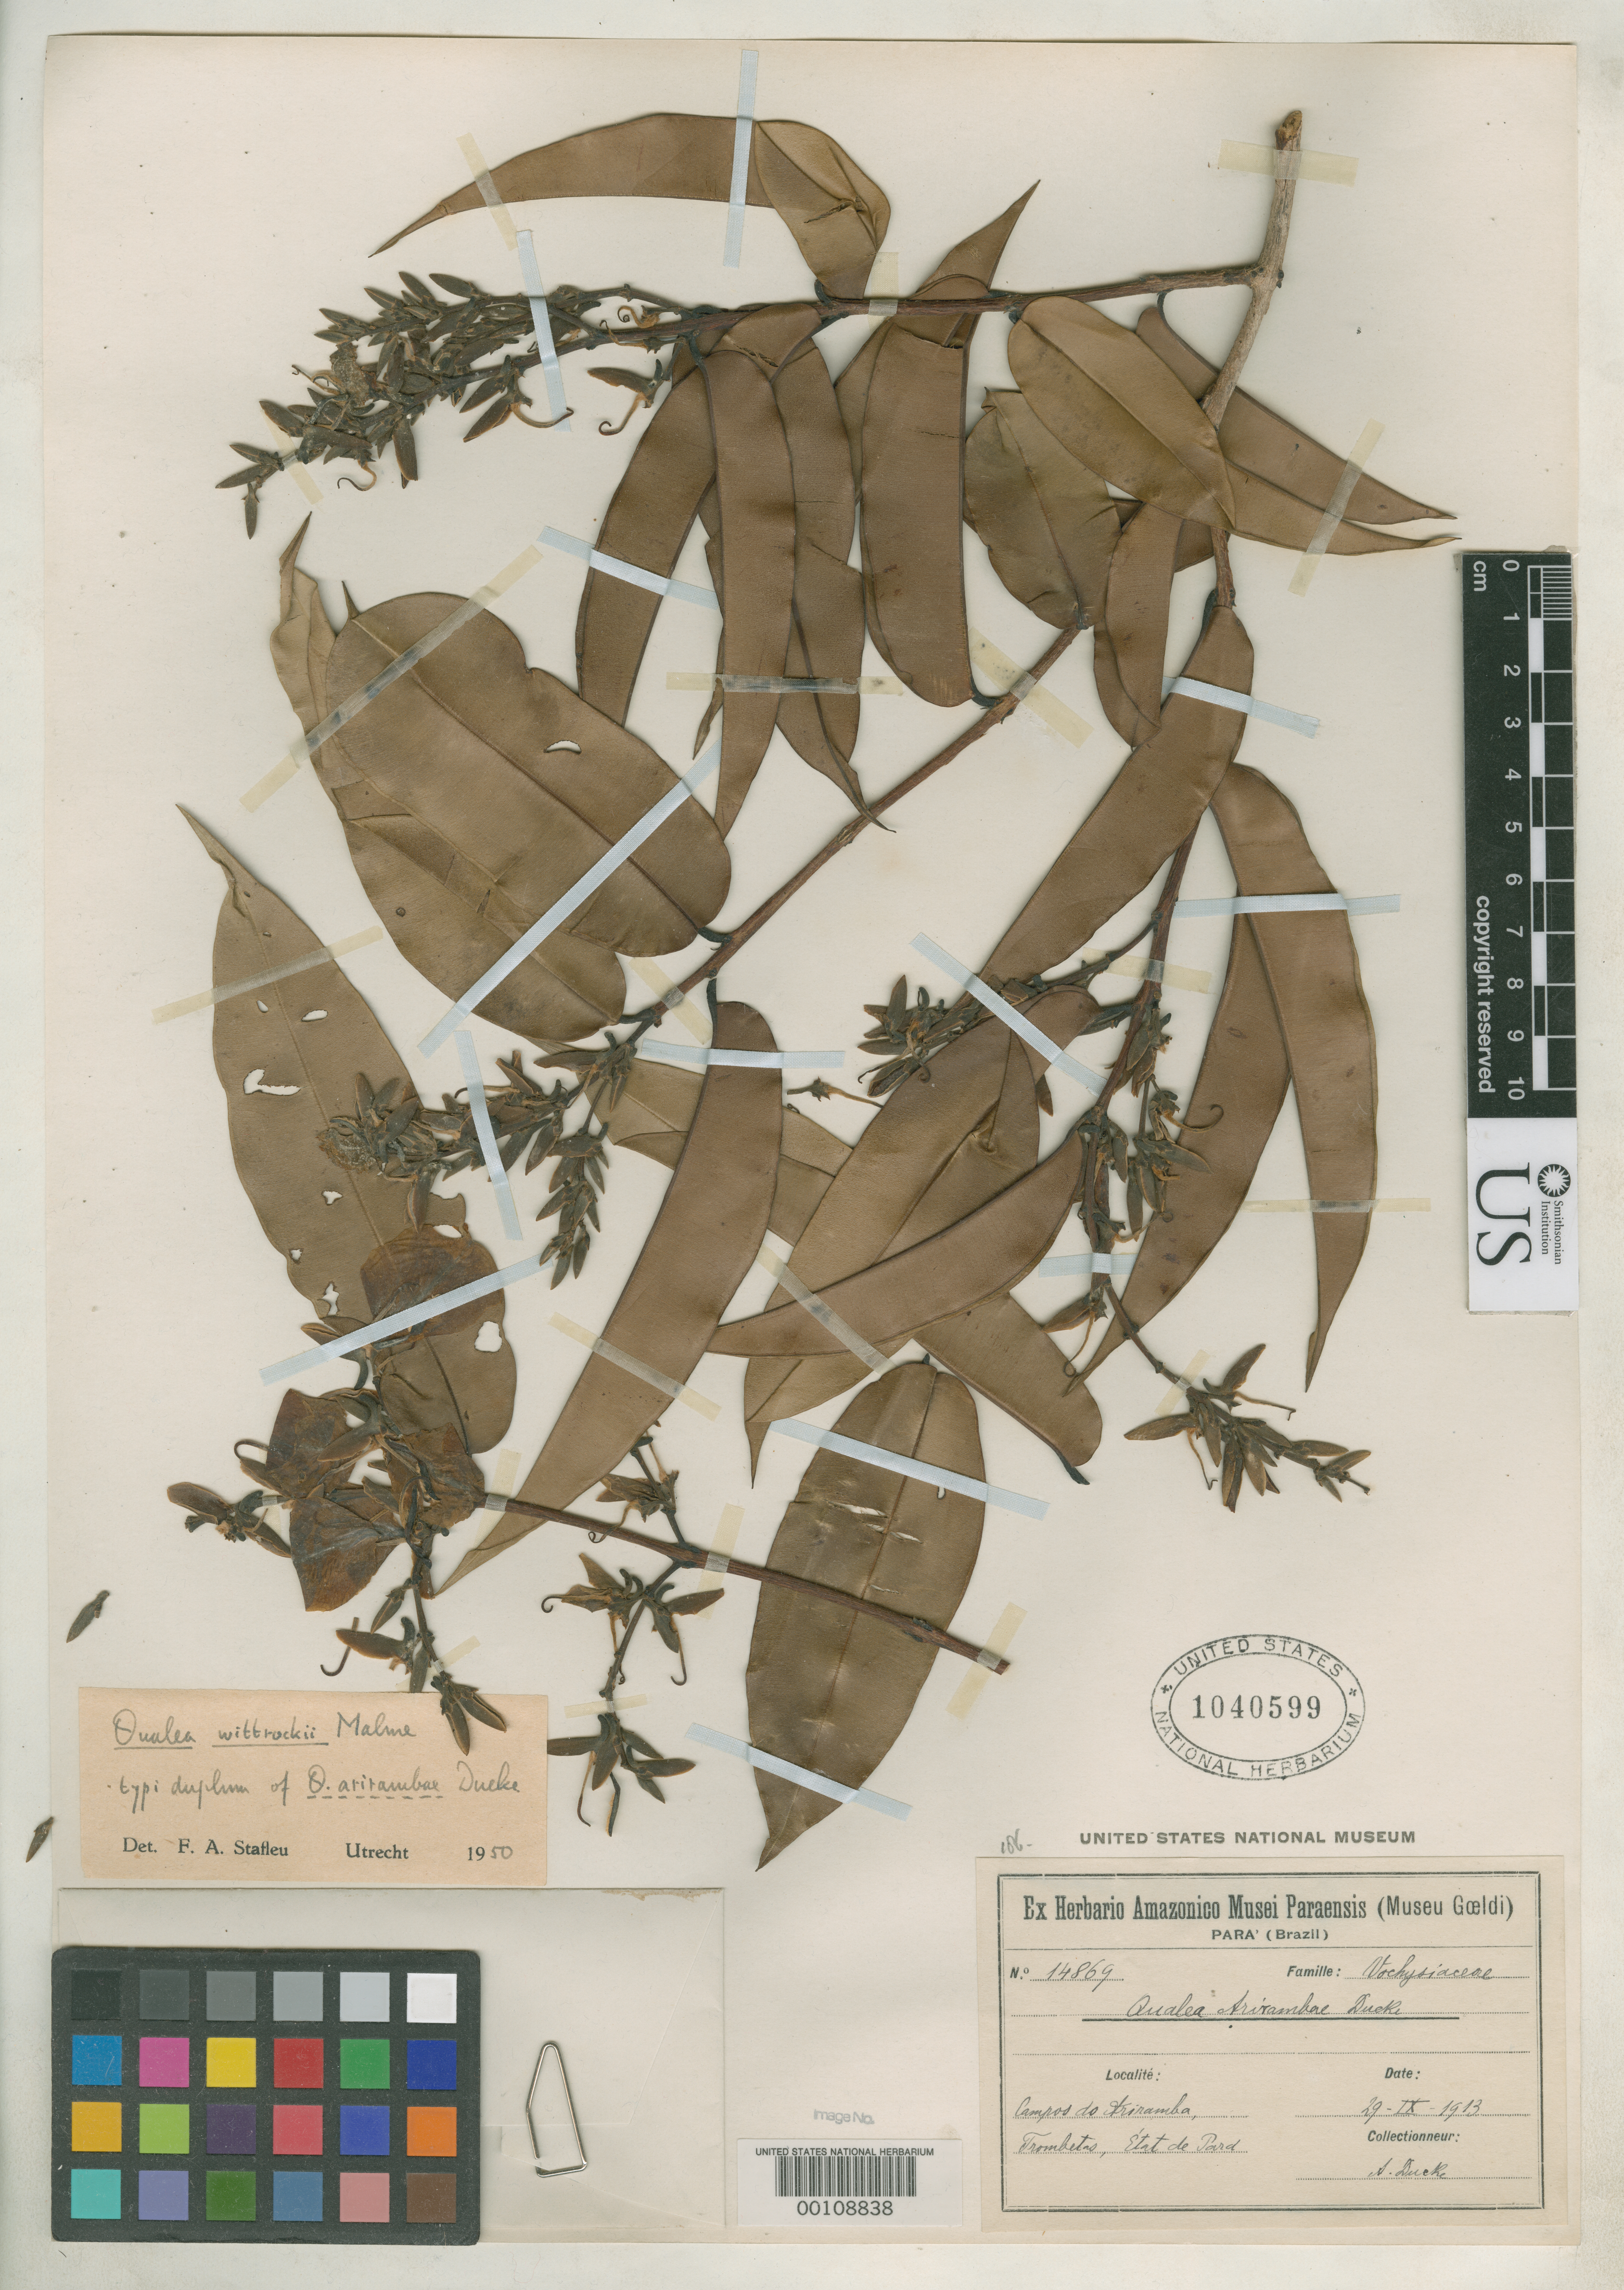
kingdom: Plantae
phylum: Tracheophyta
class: Magnoliopsida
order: Myrtales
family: Vochysiaceae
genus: Qualea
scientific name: Qualea arirambae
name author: Ducke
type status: Syntype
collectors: A. Ducke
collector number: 14869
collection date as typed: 29 Sep 1913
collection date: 1913-09-29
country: Brazil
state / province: Minas Gerais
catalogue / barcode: US 1040599